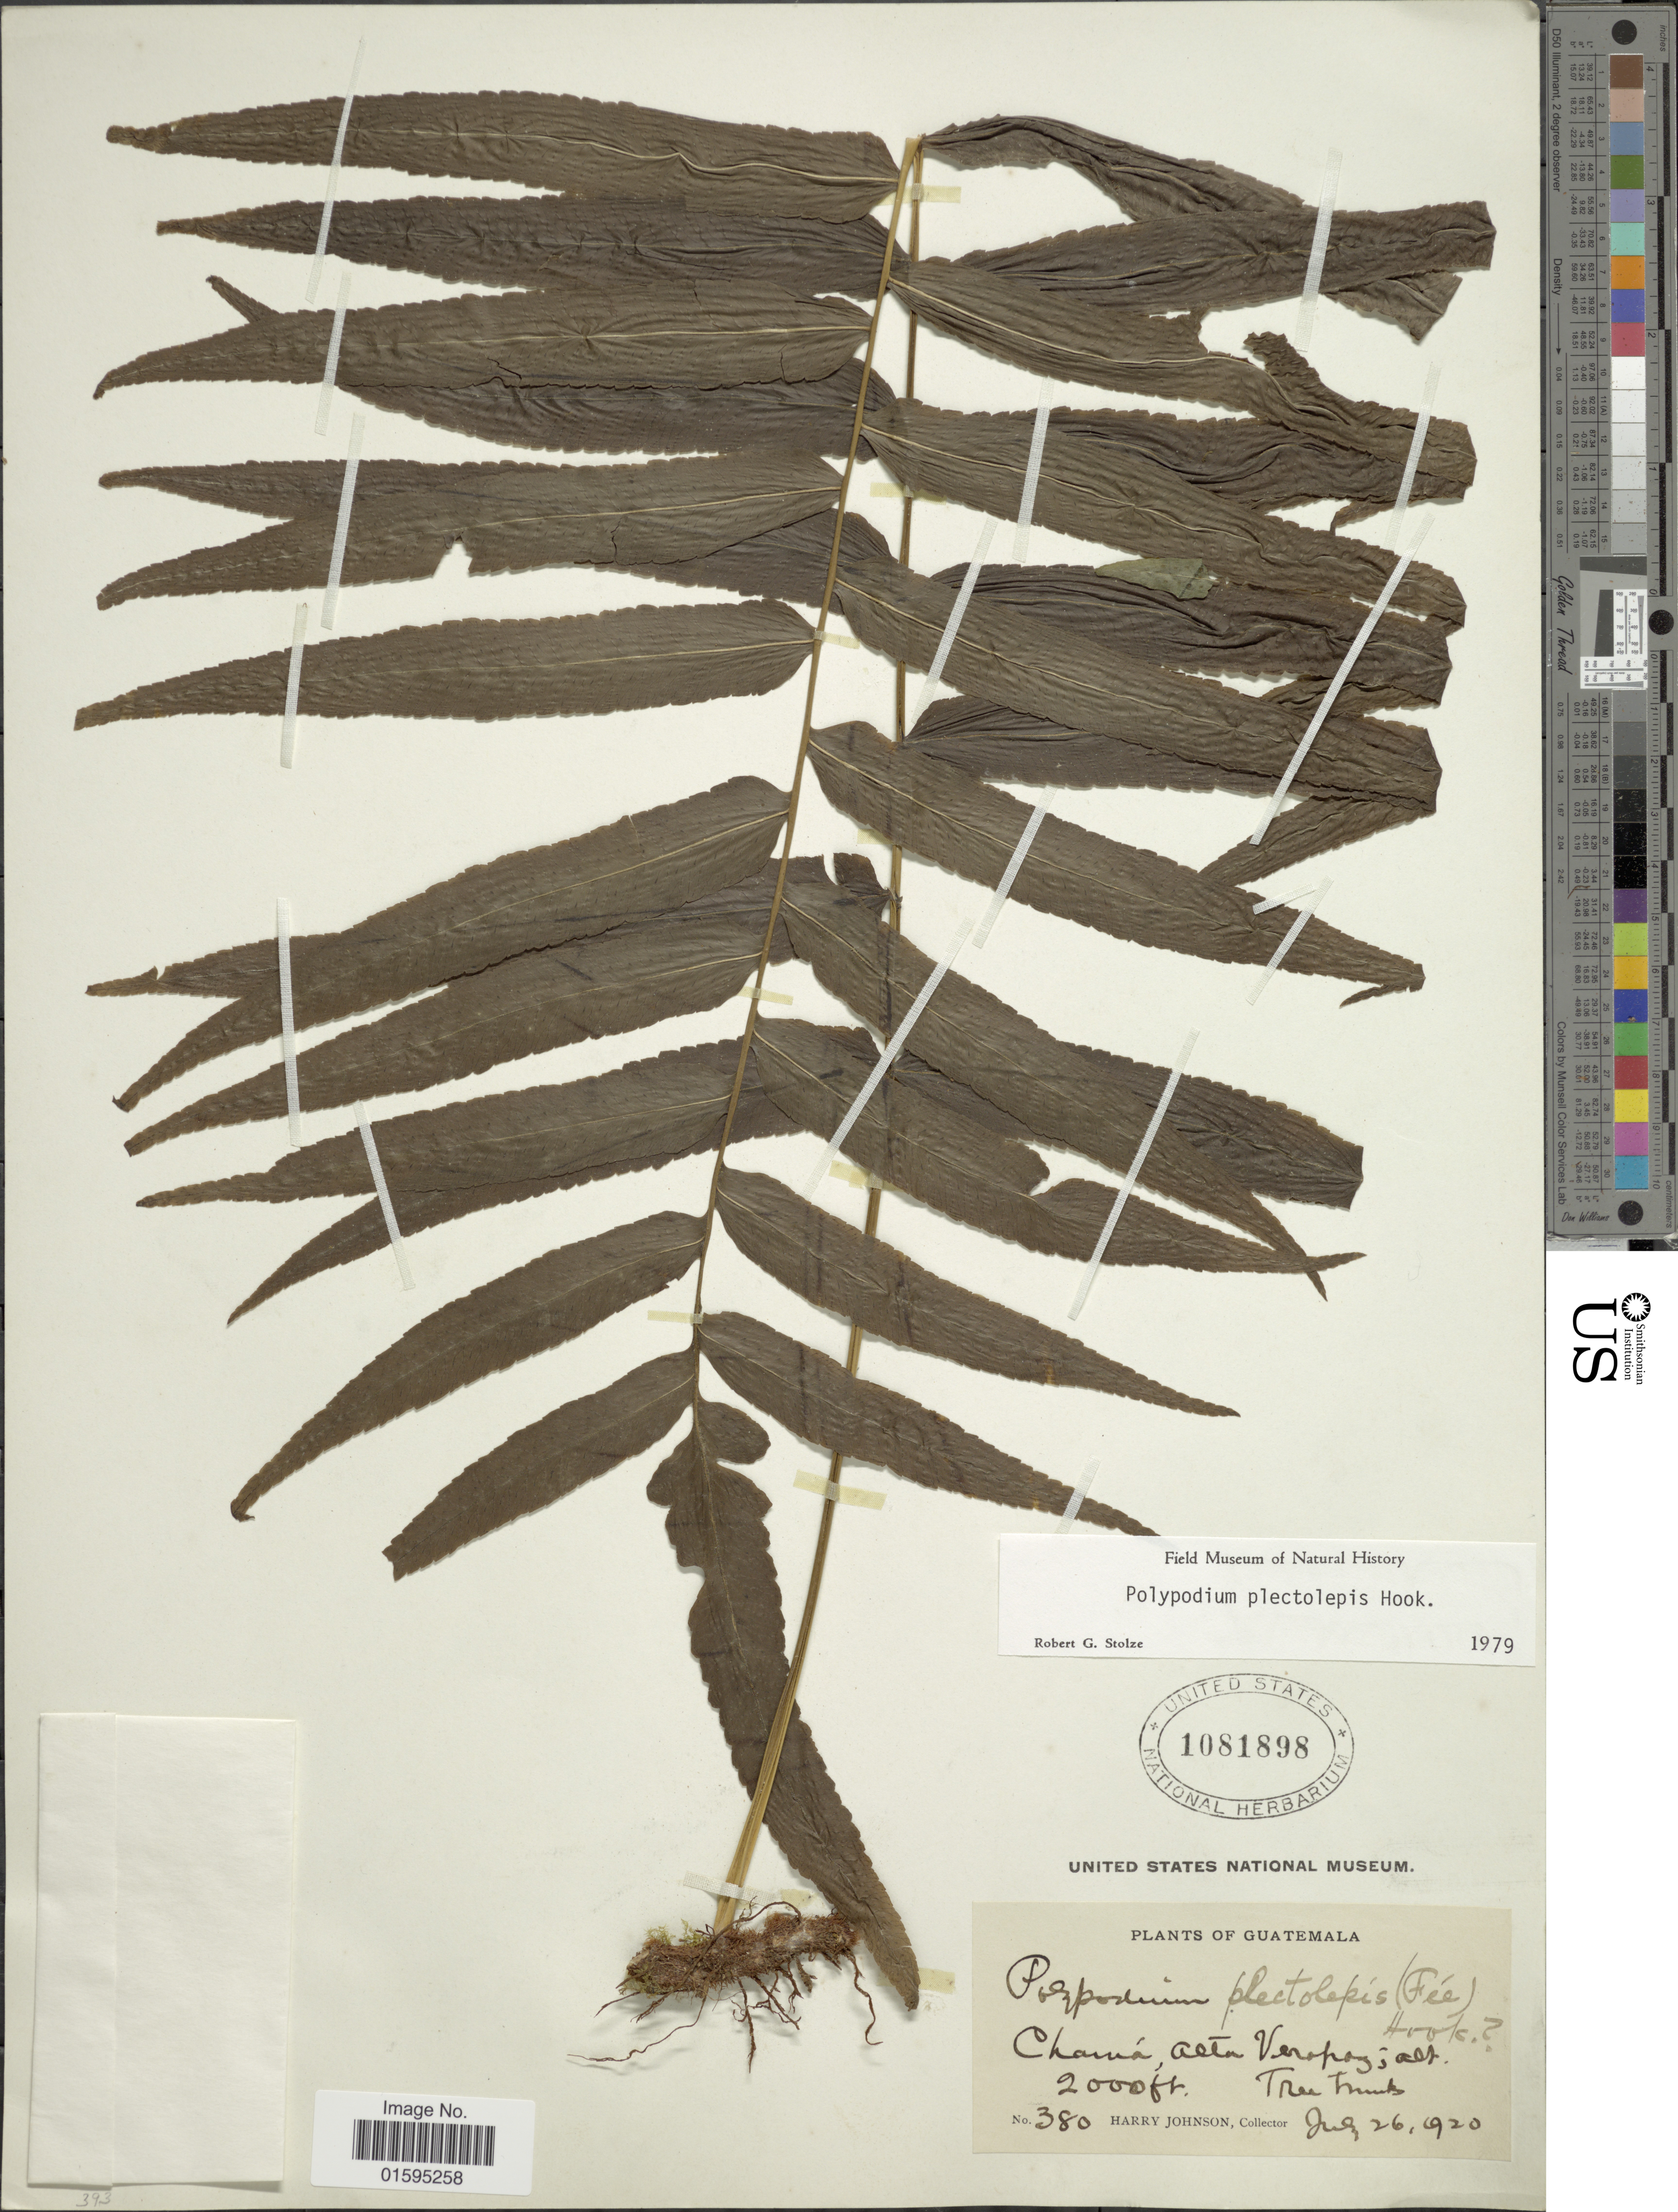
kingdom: Plantae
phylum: Tracheophyta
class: Polypodiopsida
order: Polypodiales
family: Polypodiaceae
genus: Polypodium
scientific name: Polypodium plectolepis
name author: (Fée) Hook.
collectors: H. Johnson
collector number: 380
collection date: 1920-07-26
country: Guatemala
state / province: Alta Verapaz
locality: Chamá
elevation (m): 610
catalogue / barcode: US 1081898